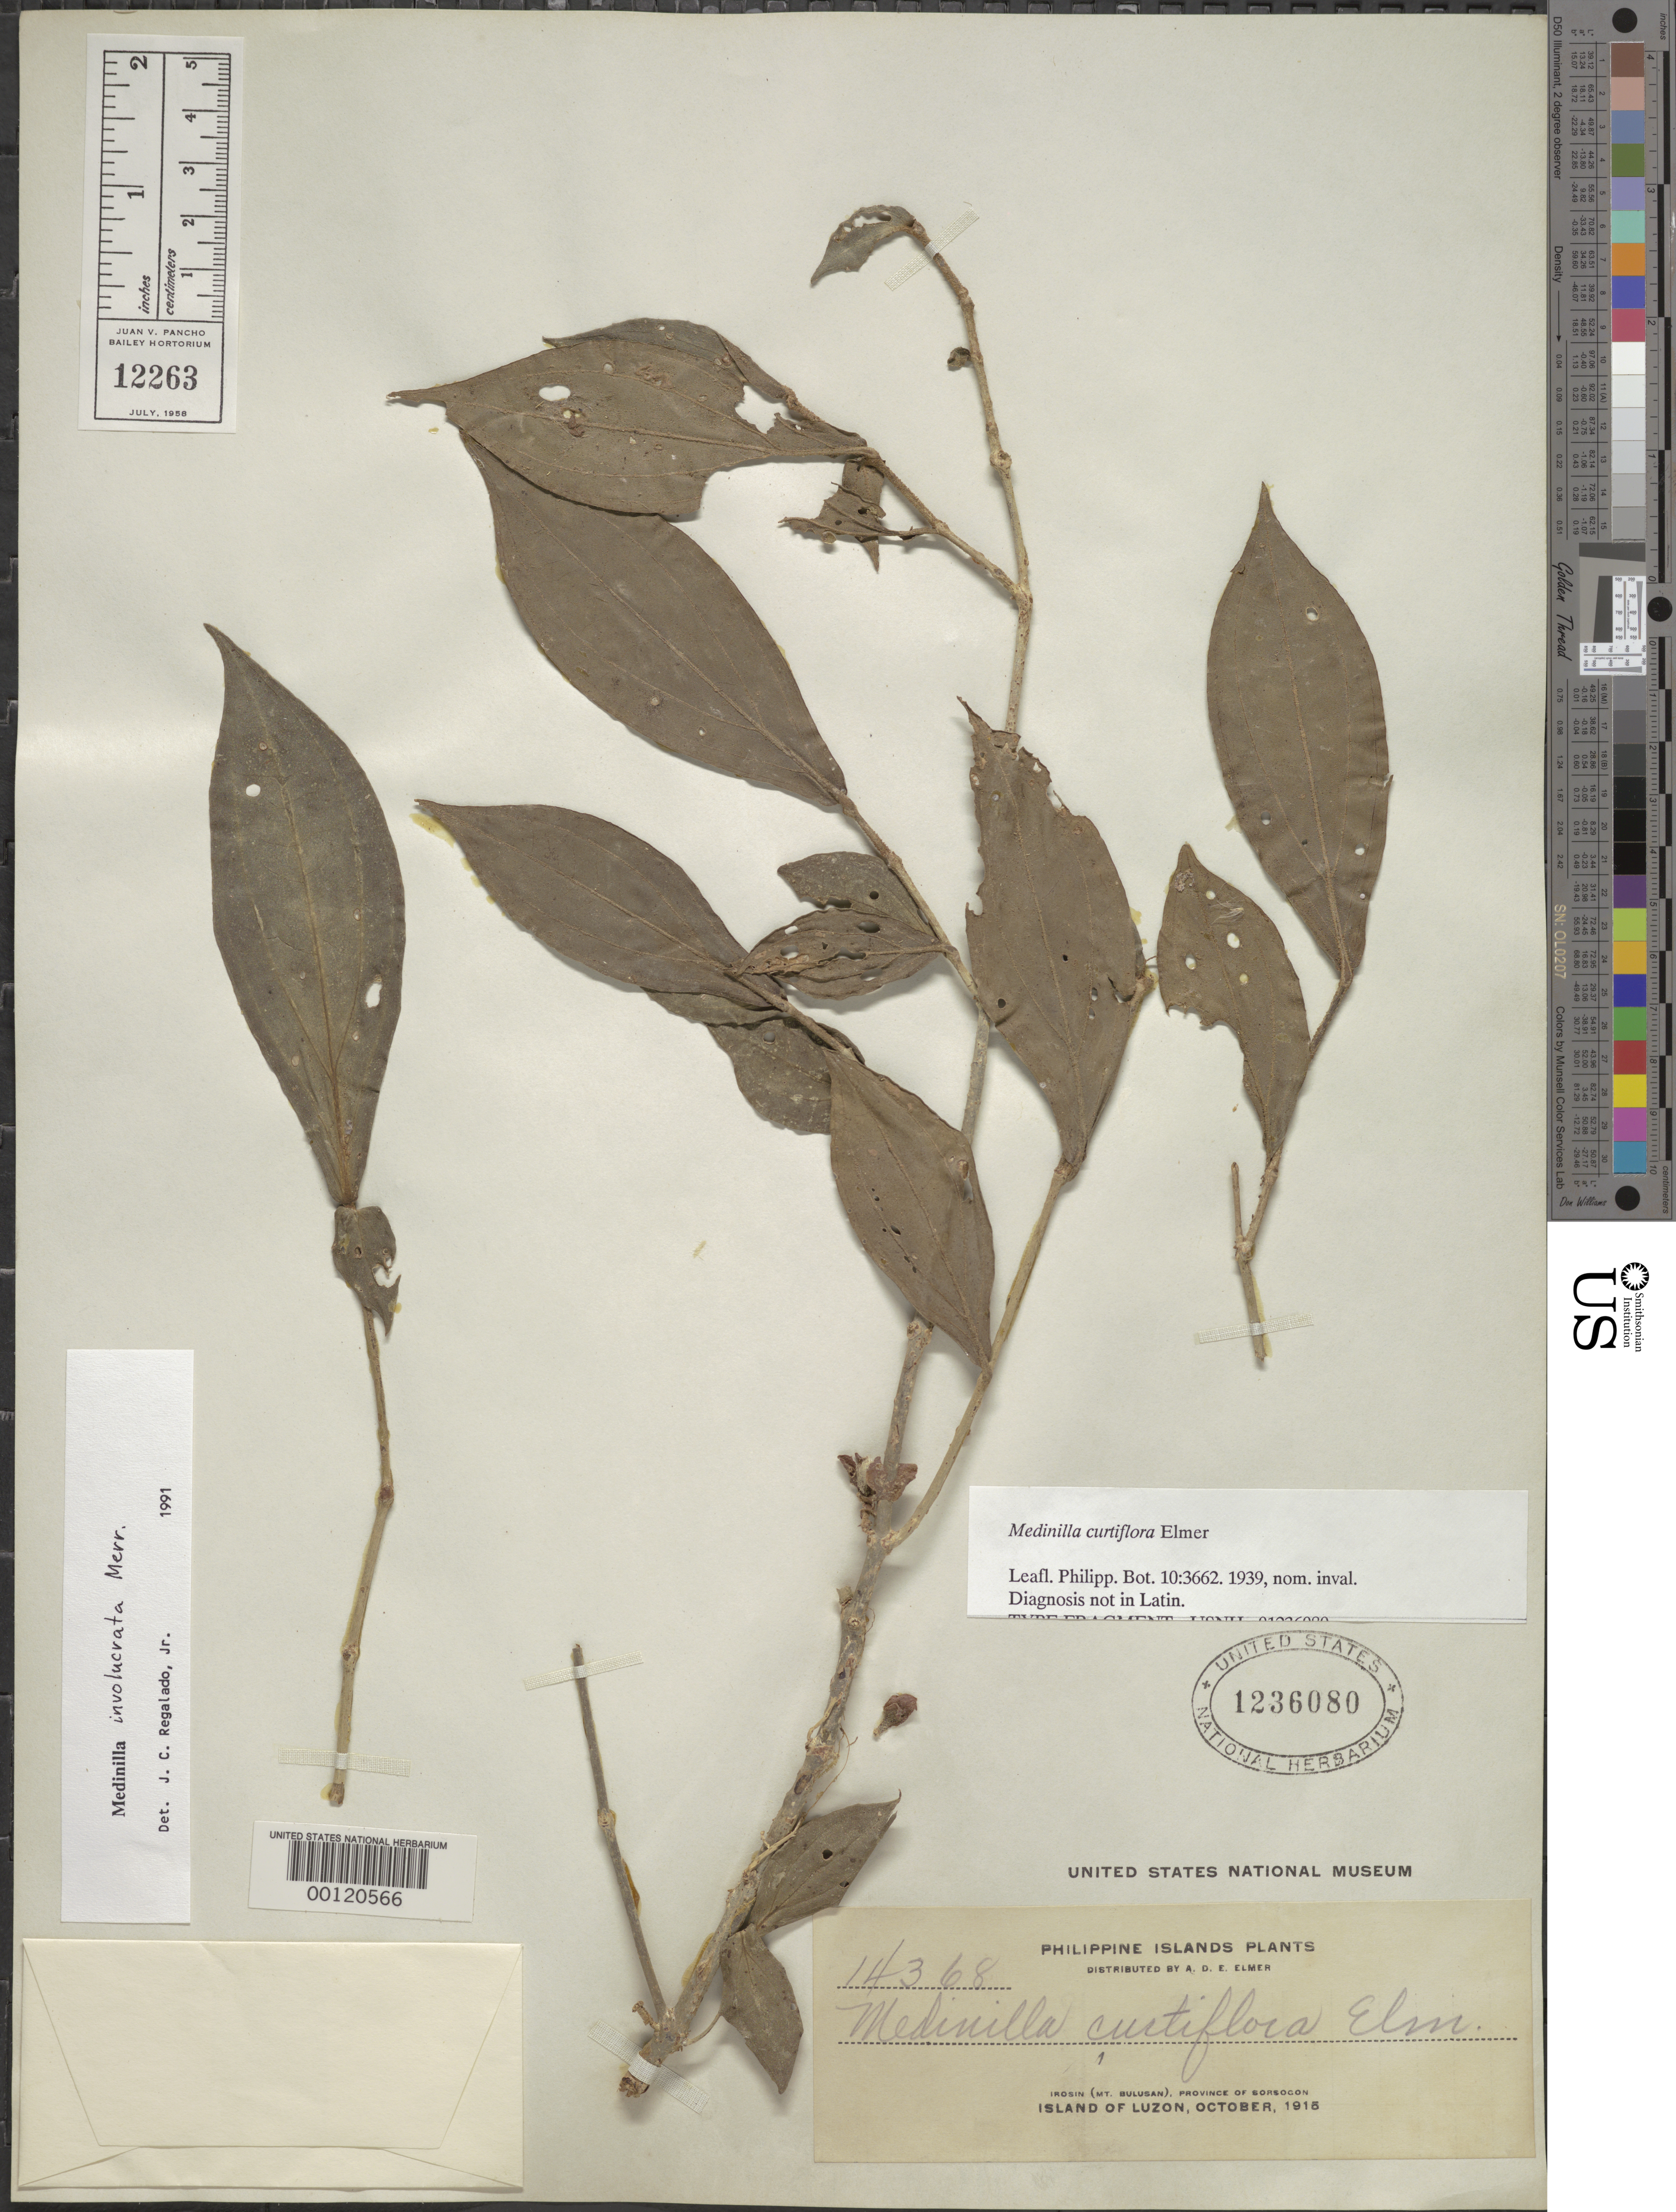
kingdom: Plantae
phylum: Tracheophyta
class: Magnoliopsida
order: Myrtales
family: Melastomataceae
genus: Medinilla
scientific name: Medinilla curtiflora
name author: Elmer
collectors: A. D. E. Elmer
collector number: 14368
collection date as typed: Oct 1915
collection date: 1915-10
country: Philippines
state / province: Bicol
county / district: Sorsogon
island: Luzon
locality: Irosin (Mt. Bulusan)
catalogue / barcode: US 1236080